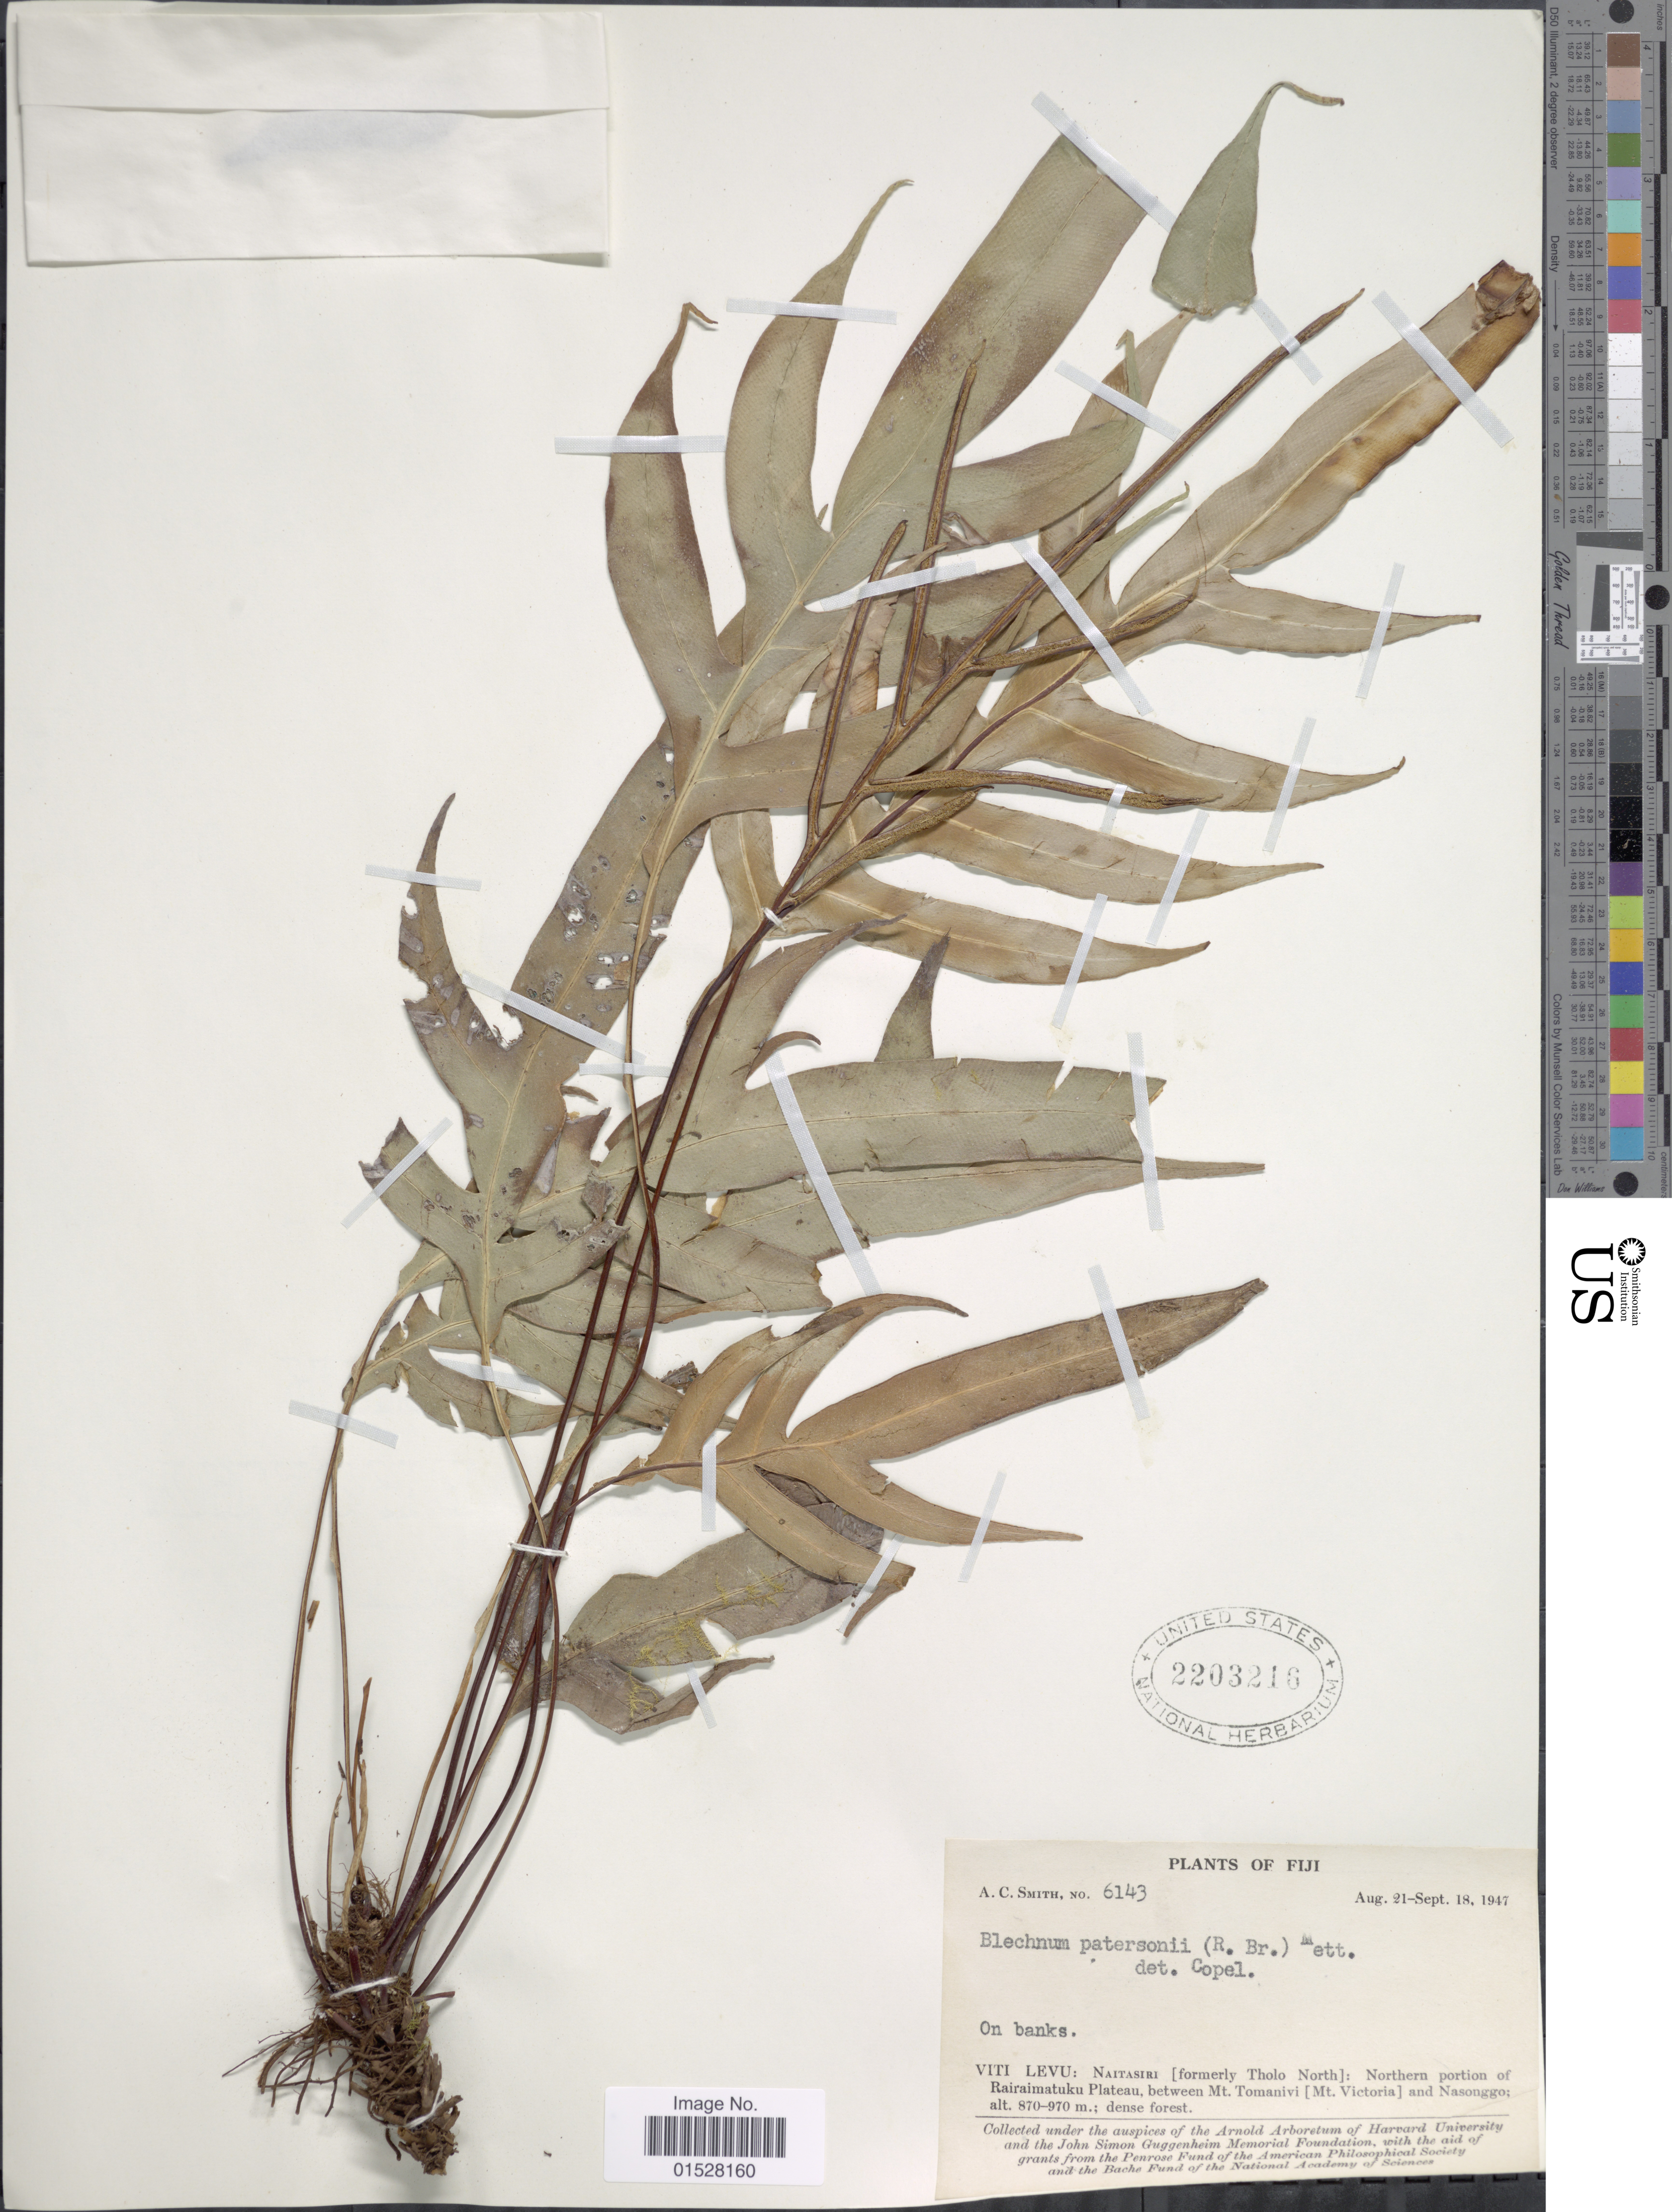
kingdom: Plantae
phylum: Tracheophyta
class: Polypodiopsida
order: Polypodiales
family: Blechnaceae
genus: Blechnum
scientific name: Blechnum patersonii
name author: (R. Br.) Mett.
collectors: A. C. Smith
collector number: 6143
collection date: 1947-08-21/1947-09-18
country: Fiji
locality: Viti Levu: Naitasiri (formerly Tholo North): northern portion of Rairaimatuku Plateau, between Mt. Tomanivi (Mt. Victoria) and Nasonggo.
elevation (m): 870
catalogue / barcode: US 2203216